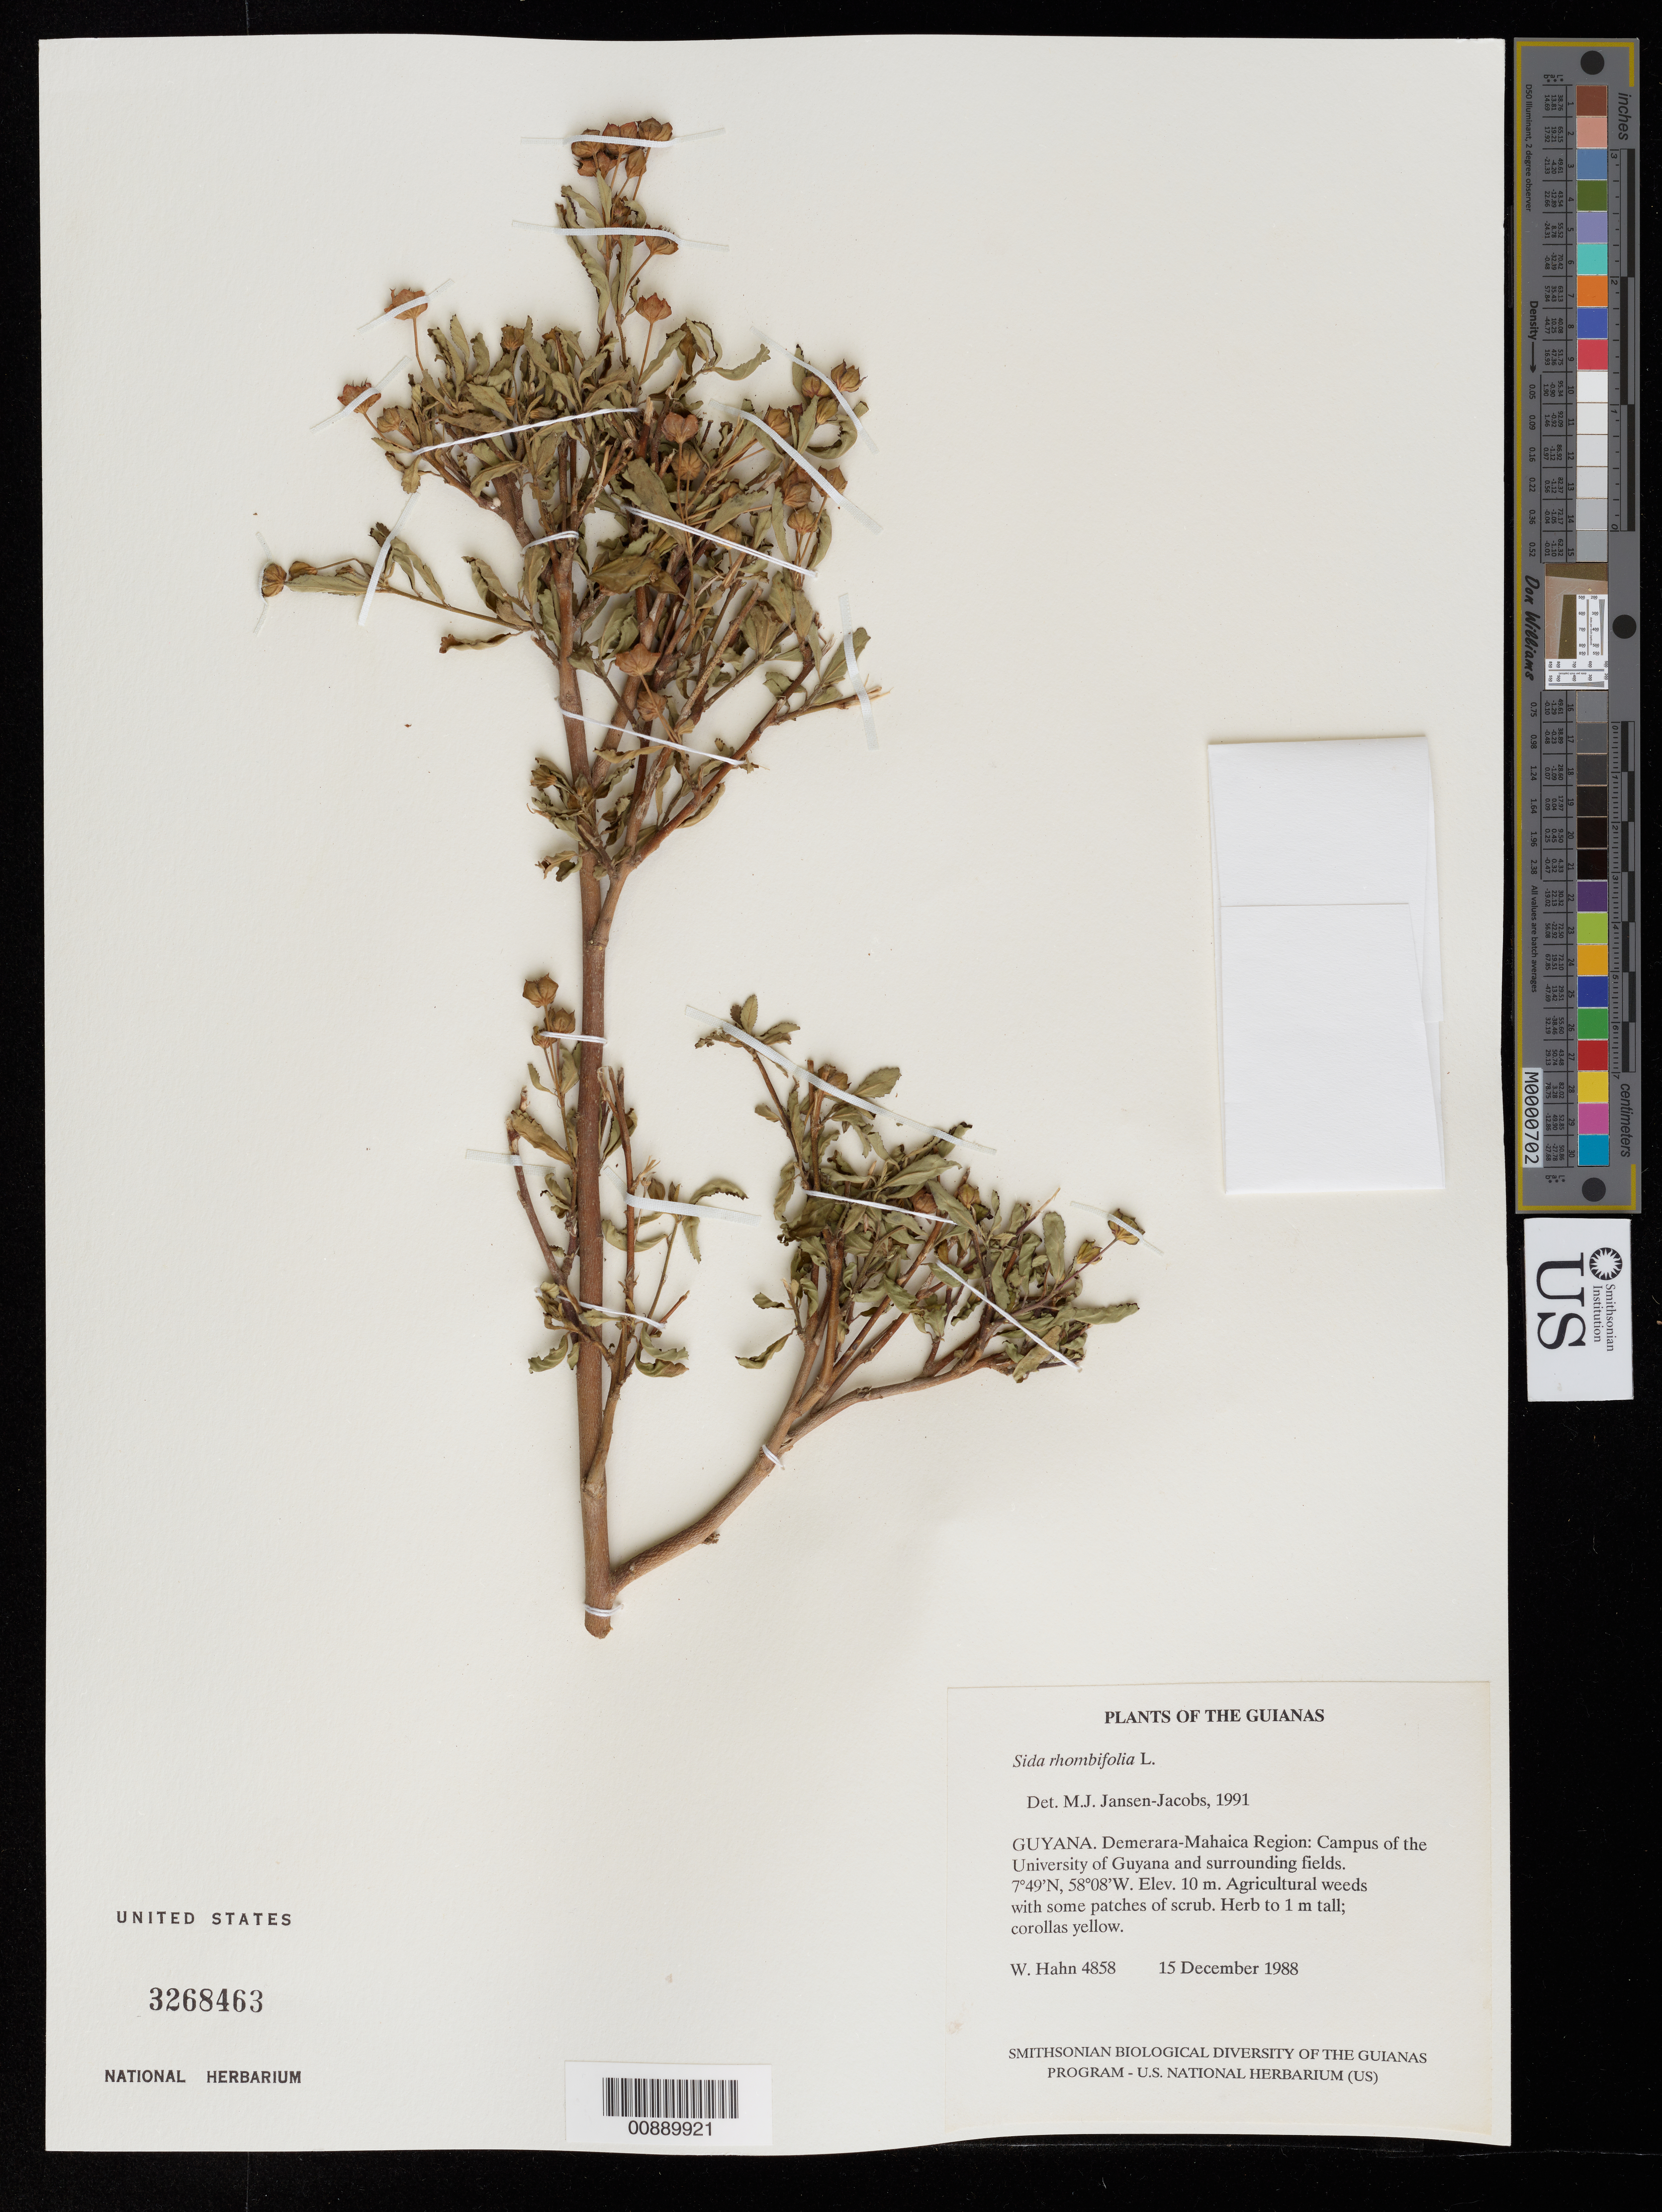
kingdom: Plantae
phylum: Tracheophyta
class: Magnoliopsida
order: Malvales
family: Malvaceae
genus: Sida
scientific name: Sida rhombifolia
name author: L.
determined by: Jansen-Jacobs, M. J., (U), Nationaal Herbarium Nederland, Utrecht University branch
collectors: W. Hahn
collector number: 4858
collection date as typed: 15 December 1988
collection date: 1988-12-15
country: Guyana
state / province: Demerara-Mahaica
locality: Campus of the University of Guyana and surrounding fields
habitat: Agricultural weeds with some patches of scrub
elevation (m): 10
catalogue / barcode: US 3268463